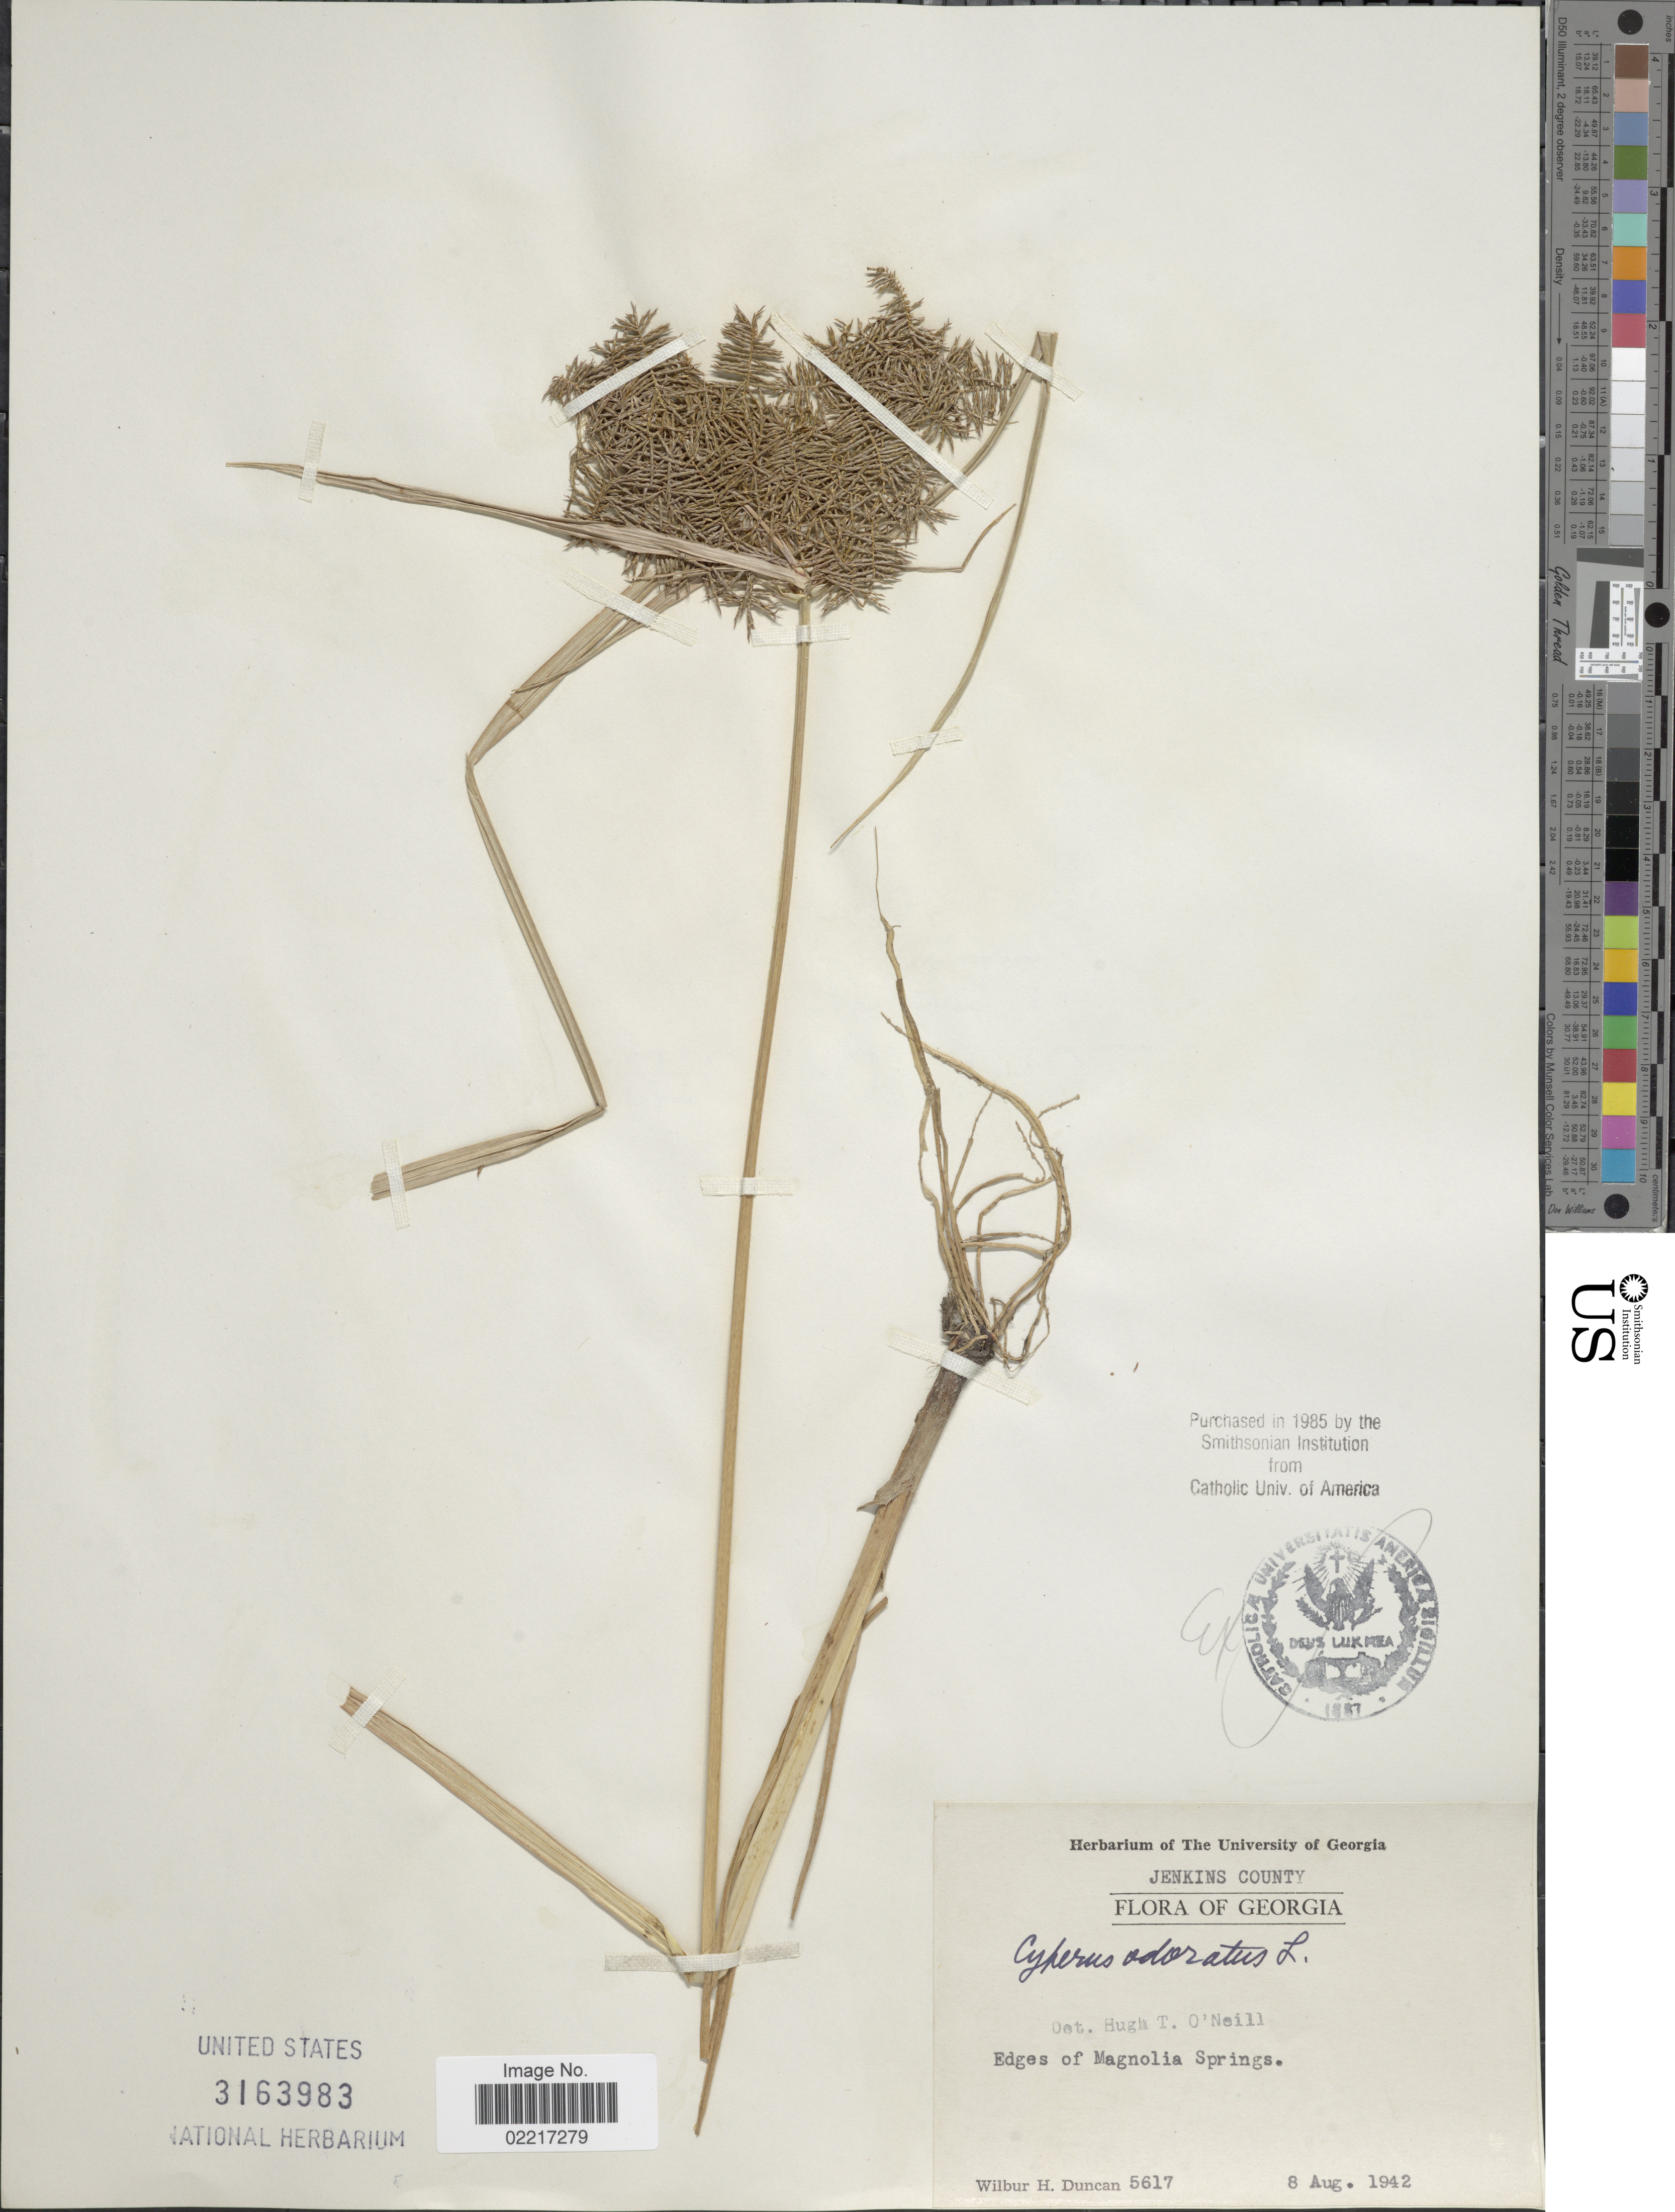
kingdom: Plantae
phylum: Tracheophyta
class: Liliopsida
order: Poales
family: Cyperaceae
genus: Cyperus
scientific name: Cyperus odoratus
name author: L.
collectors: W. H. Duncan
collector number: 5617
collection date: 1942-08-08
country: United States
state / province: Georgia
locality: Jenkins County, Edges of Magnolia Springs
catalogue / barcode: US 3163983